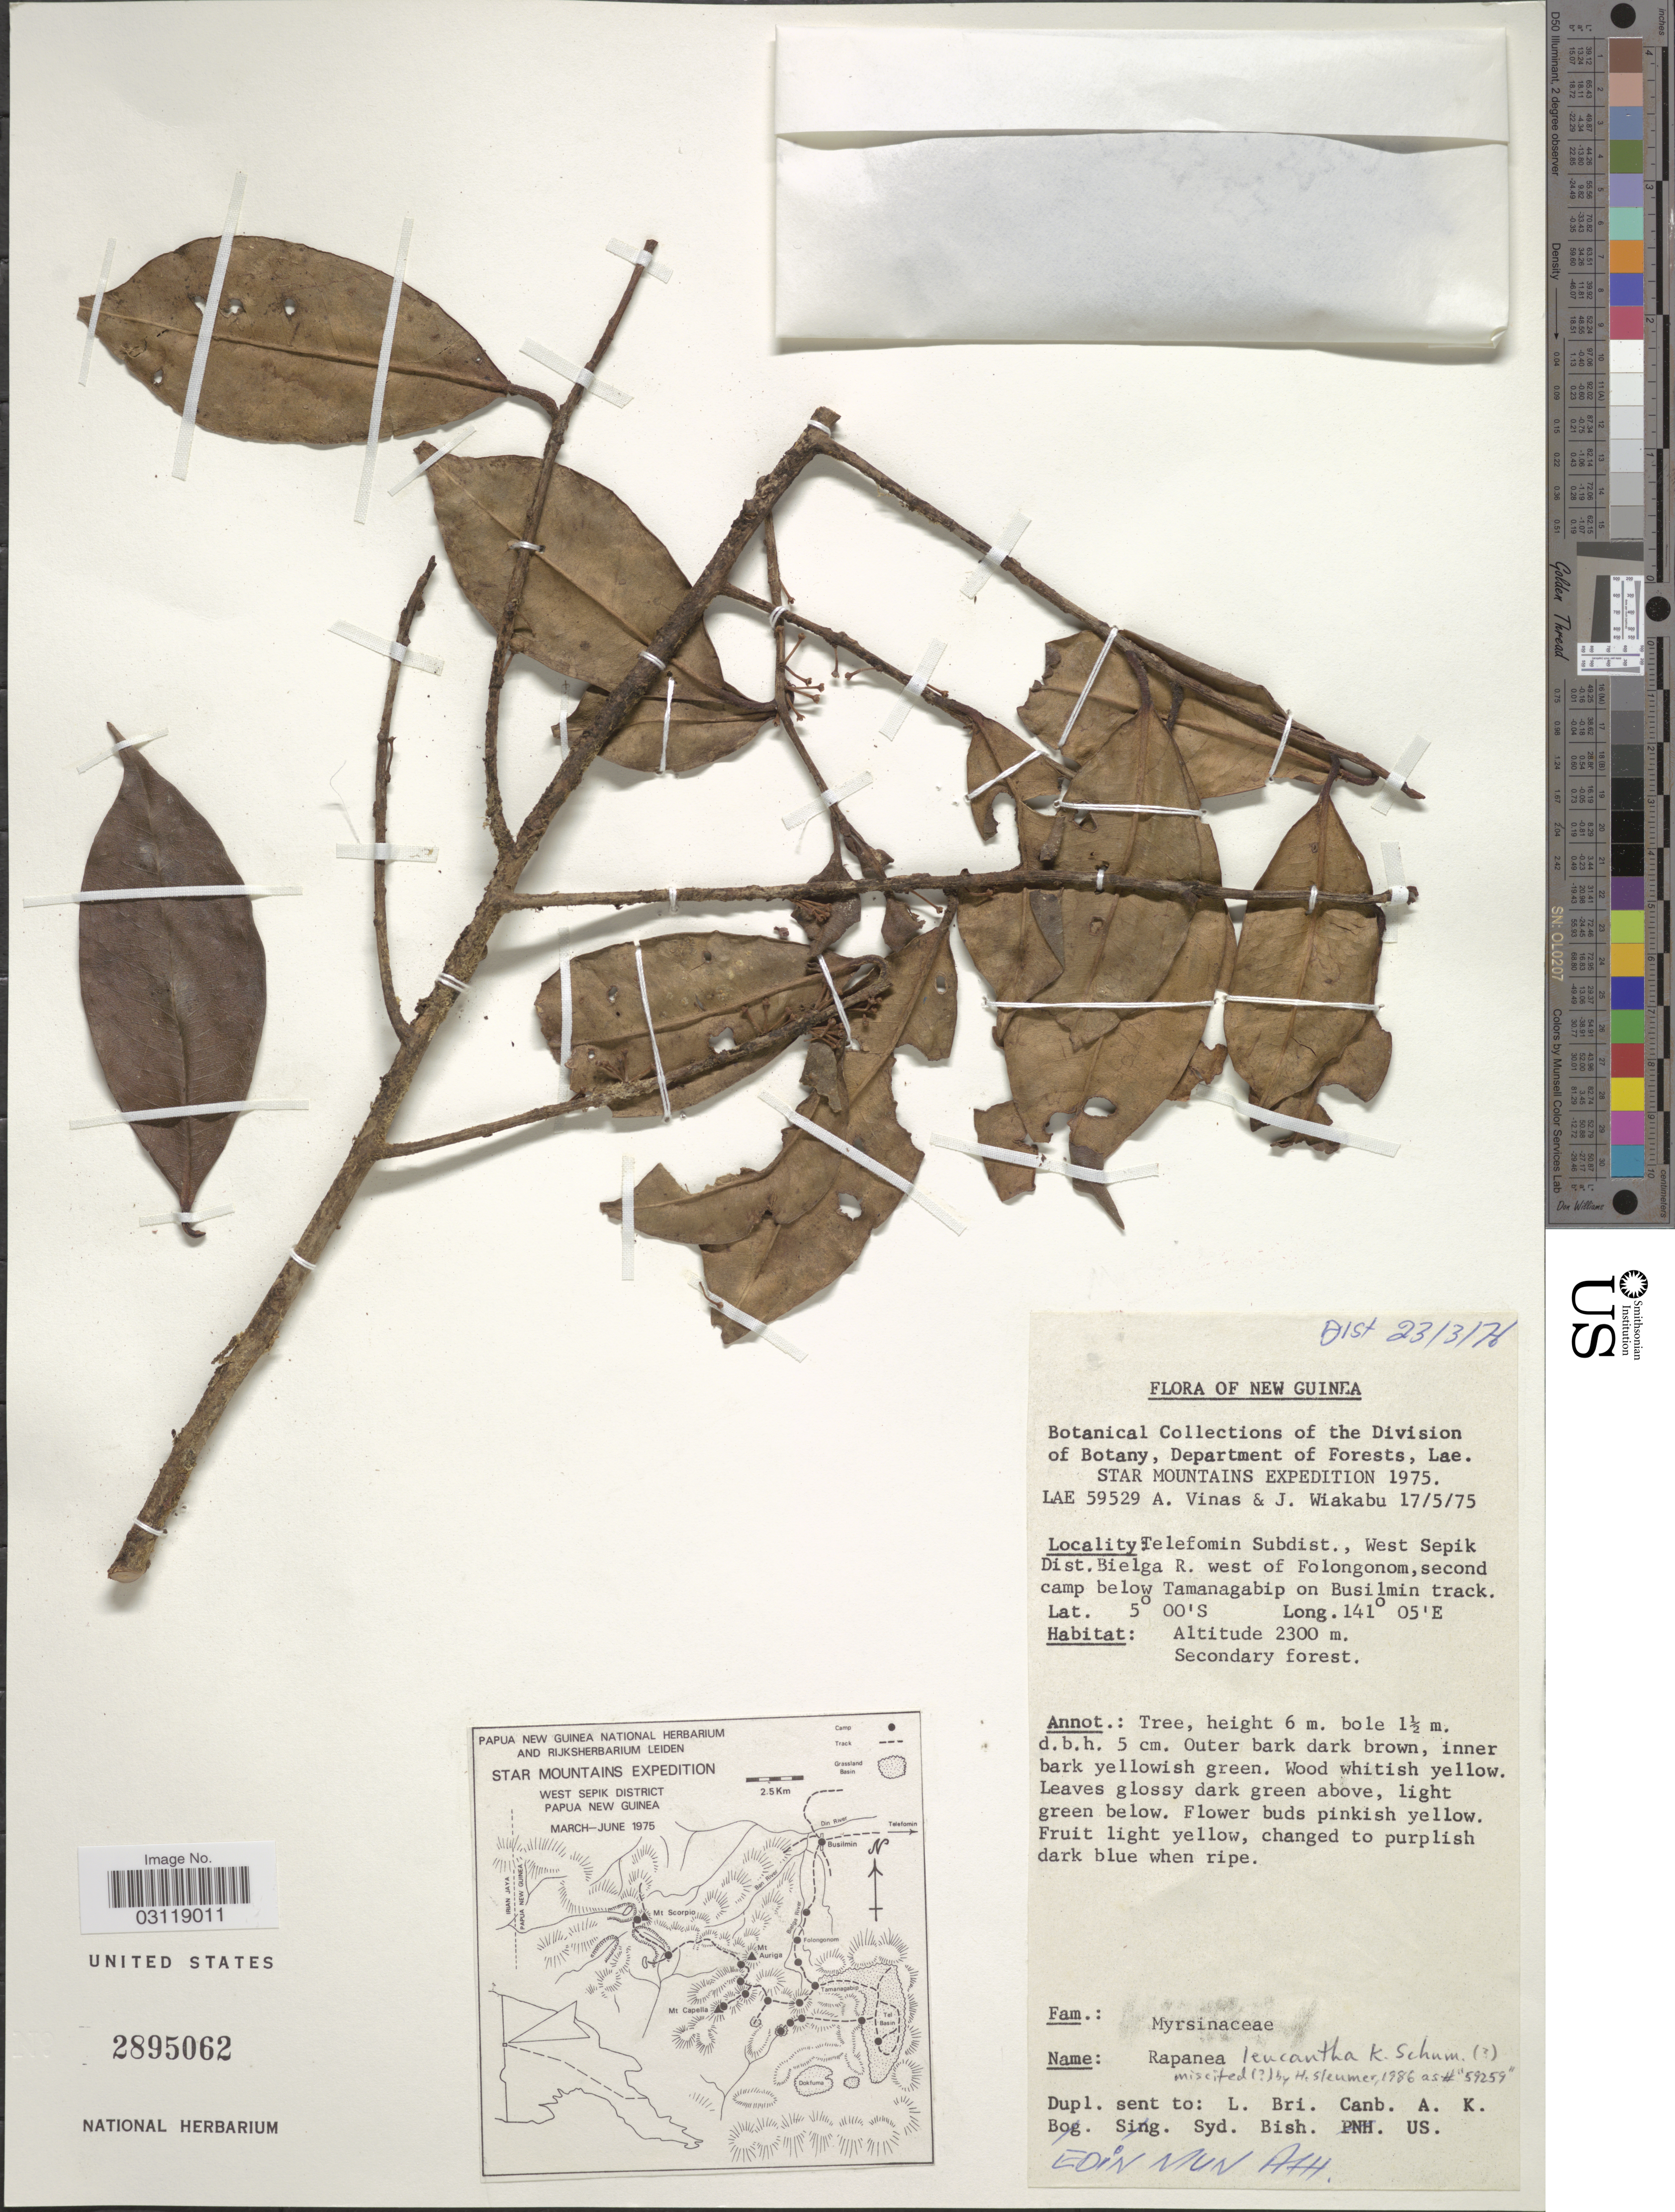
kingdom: Plantae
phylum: Tracheophyta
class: Magnoliopsida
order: Ericales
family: Primulaceae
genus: Rapanea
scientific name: Rapanea leucantha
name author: K. Schum.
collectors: A. Vinas & J. Wiakabu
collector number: LAE59529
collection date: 1975-05-17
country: Papua New Guinea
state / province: Sandaun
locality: New Guinea. Star Mountains. Telefomin Subdist., West Sepik Dist. Bielga R. west of Folongonom, second camp below Tamanagabip on Busilmin track.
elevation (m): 2300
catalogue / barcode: US 2895062